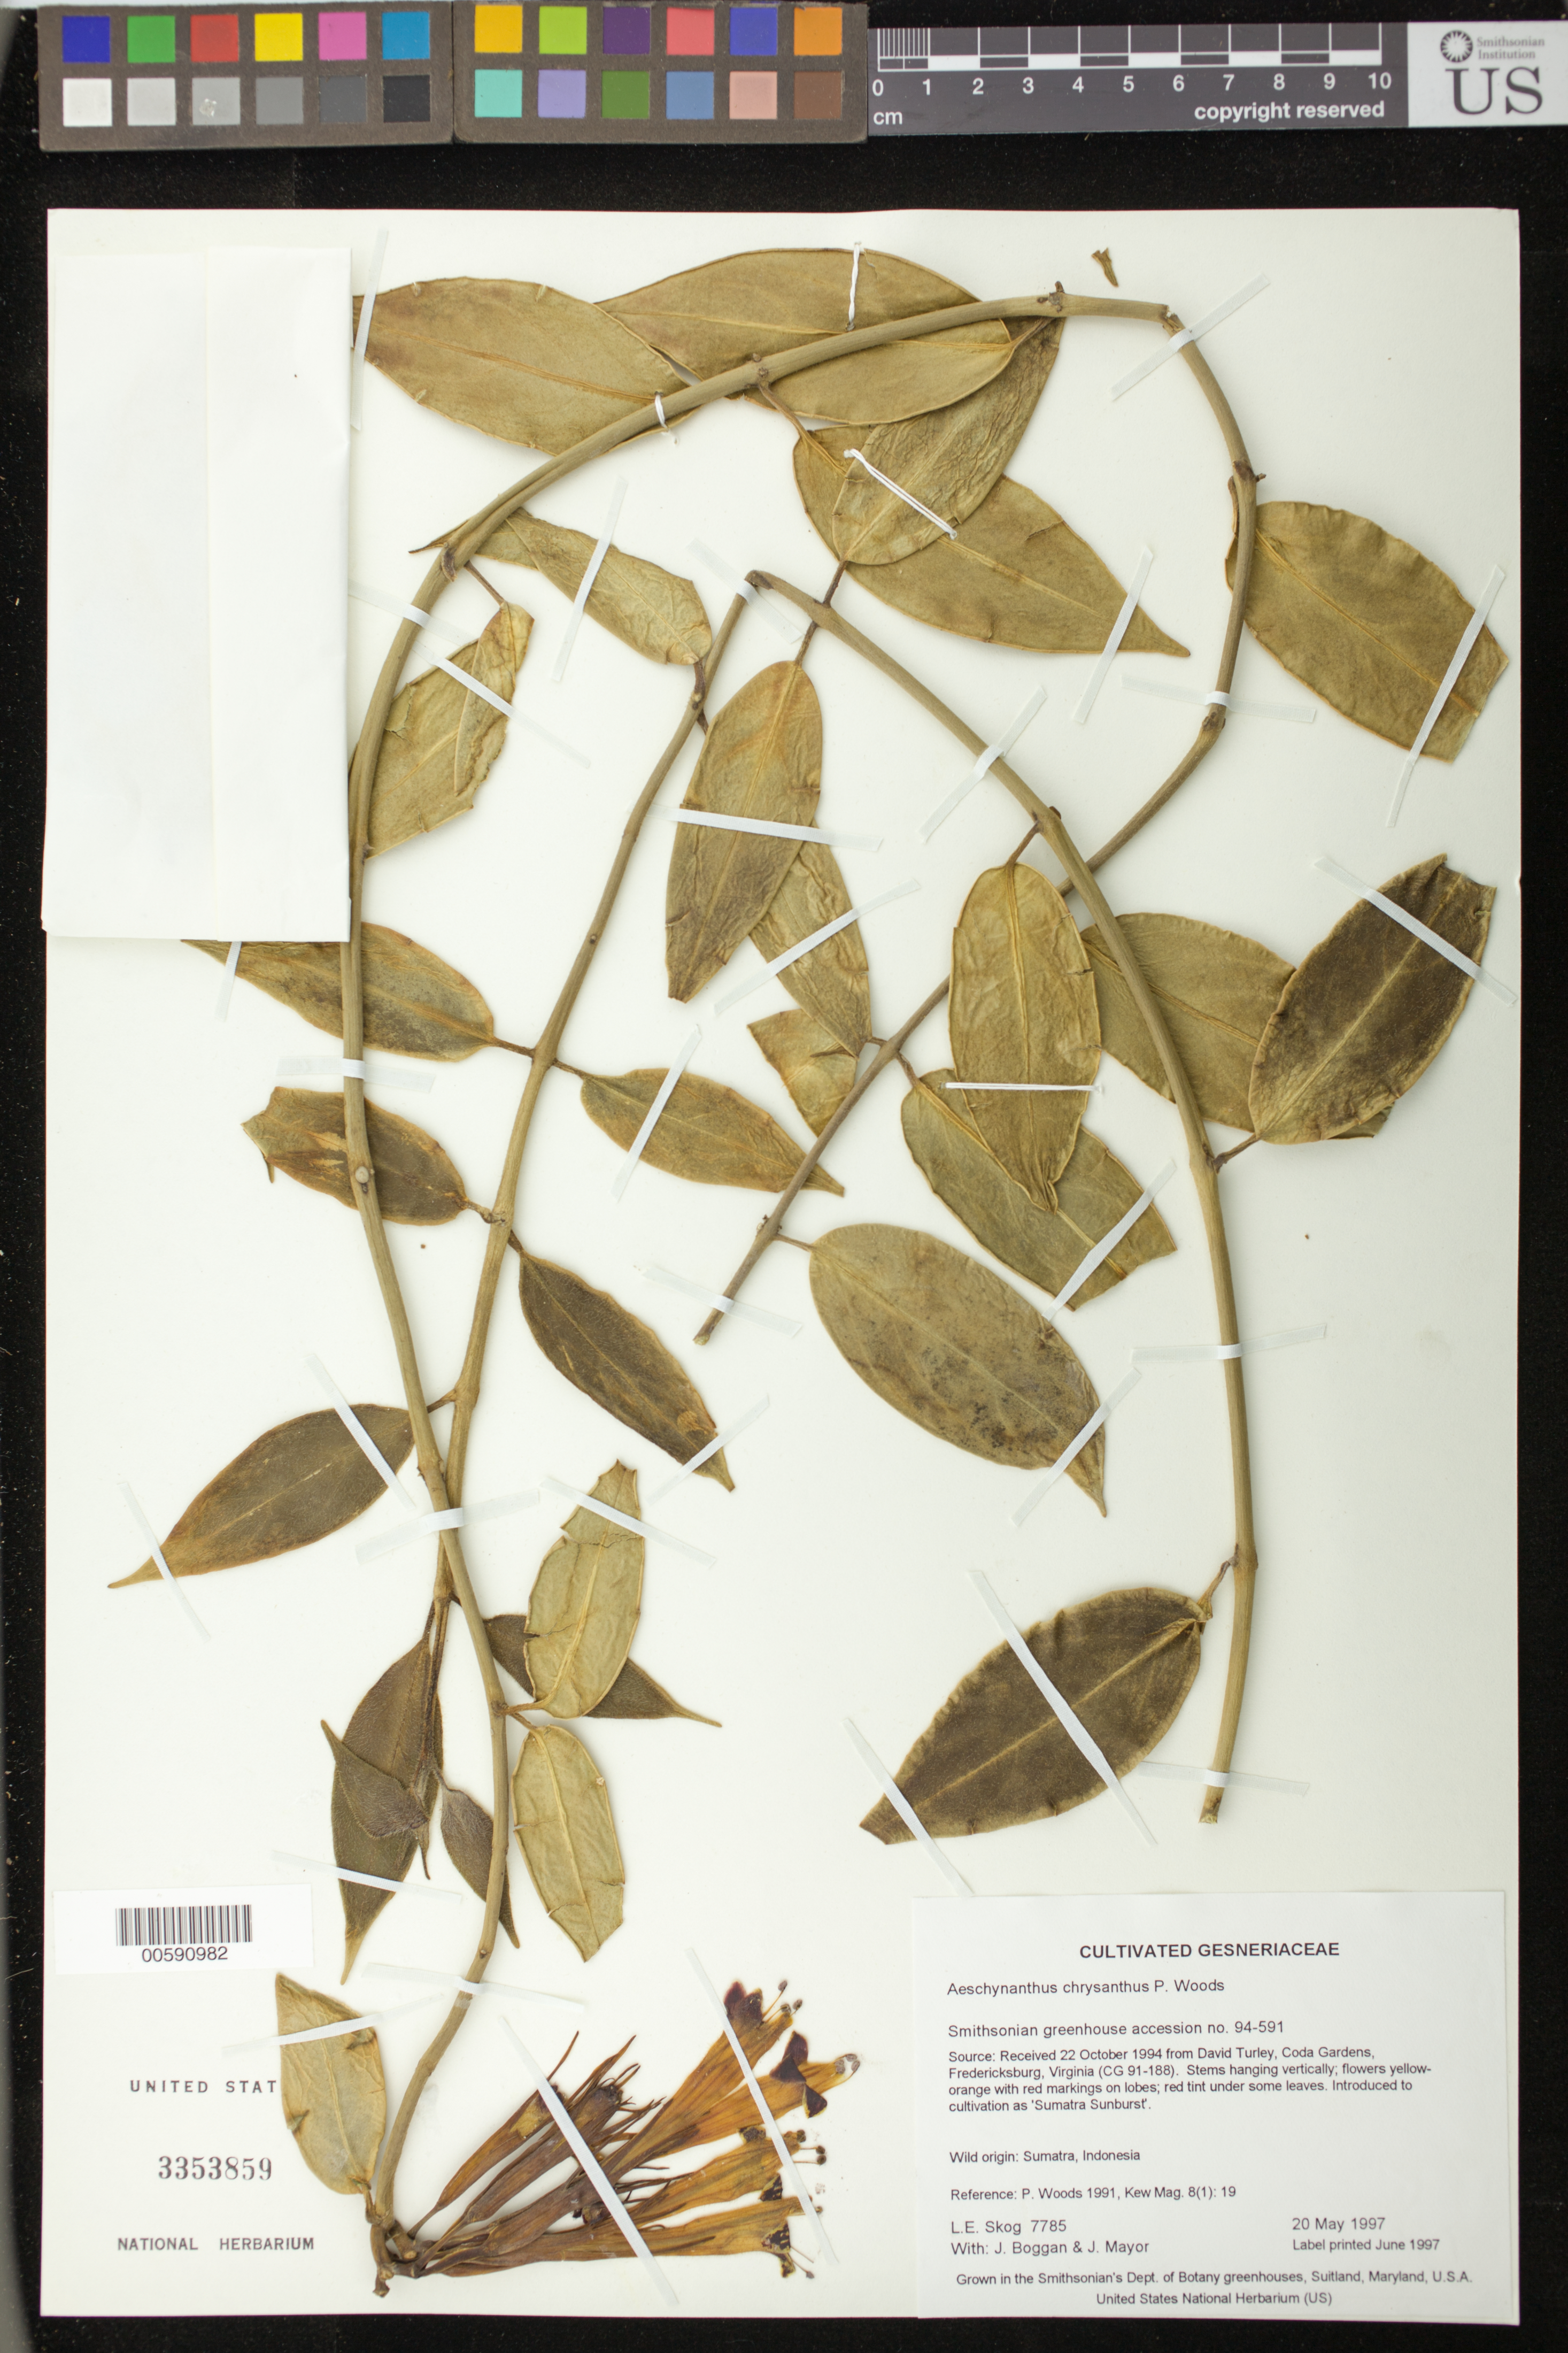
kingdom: Plantae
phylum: Tracheophyta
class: Magnoliopsida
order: Lamiales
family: Gesneriaceae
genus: Aeschynanthus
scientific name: Aeschynanthus chrysanthus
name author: P. Woods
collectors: L. E. Skog, J. K. Boggan & J. Mayor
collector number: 7785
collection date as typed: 20 May 1997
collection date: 1997-05-20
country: Indonesia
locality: Grown in the Smithsonian's Dept. of Botany greenhouses, Suitland, Maryland, U.S.A.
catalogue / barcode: US 3353859